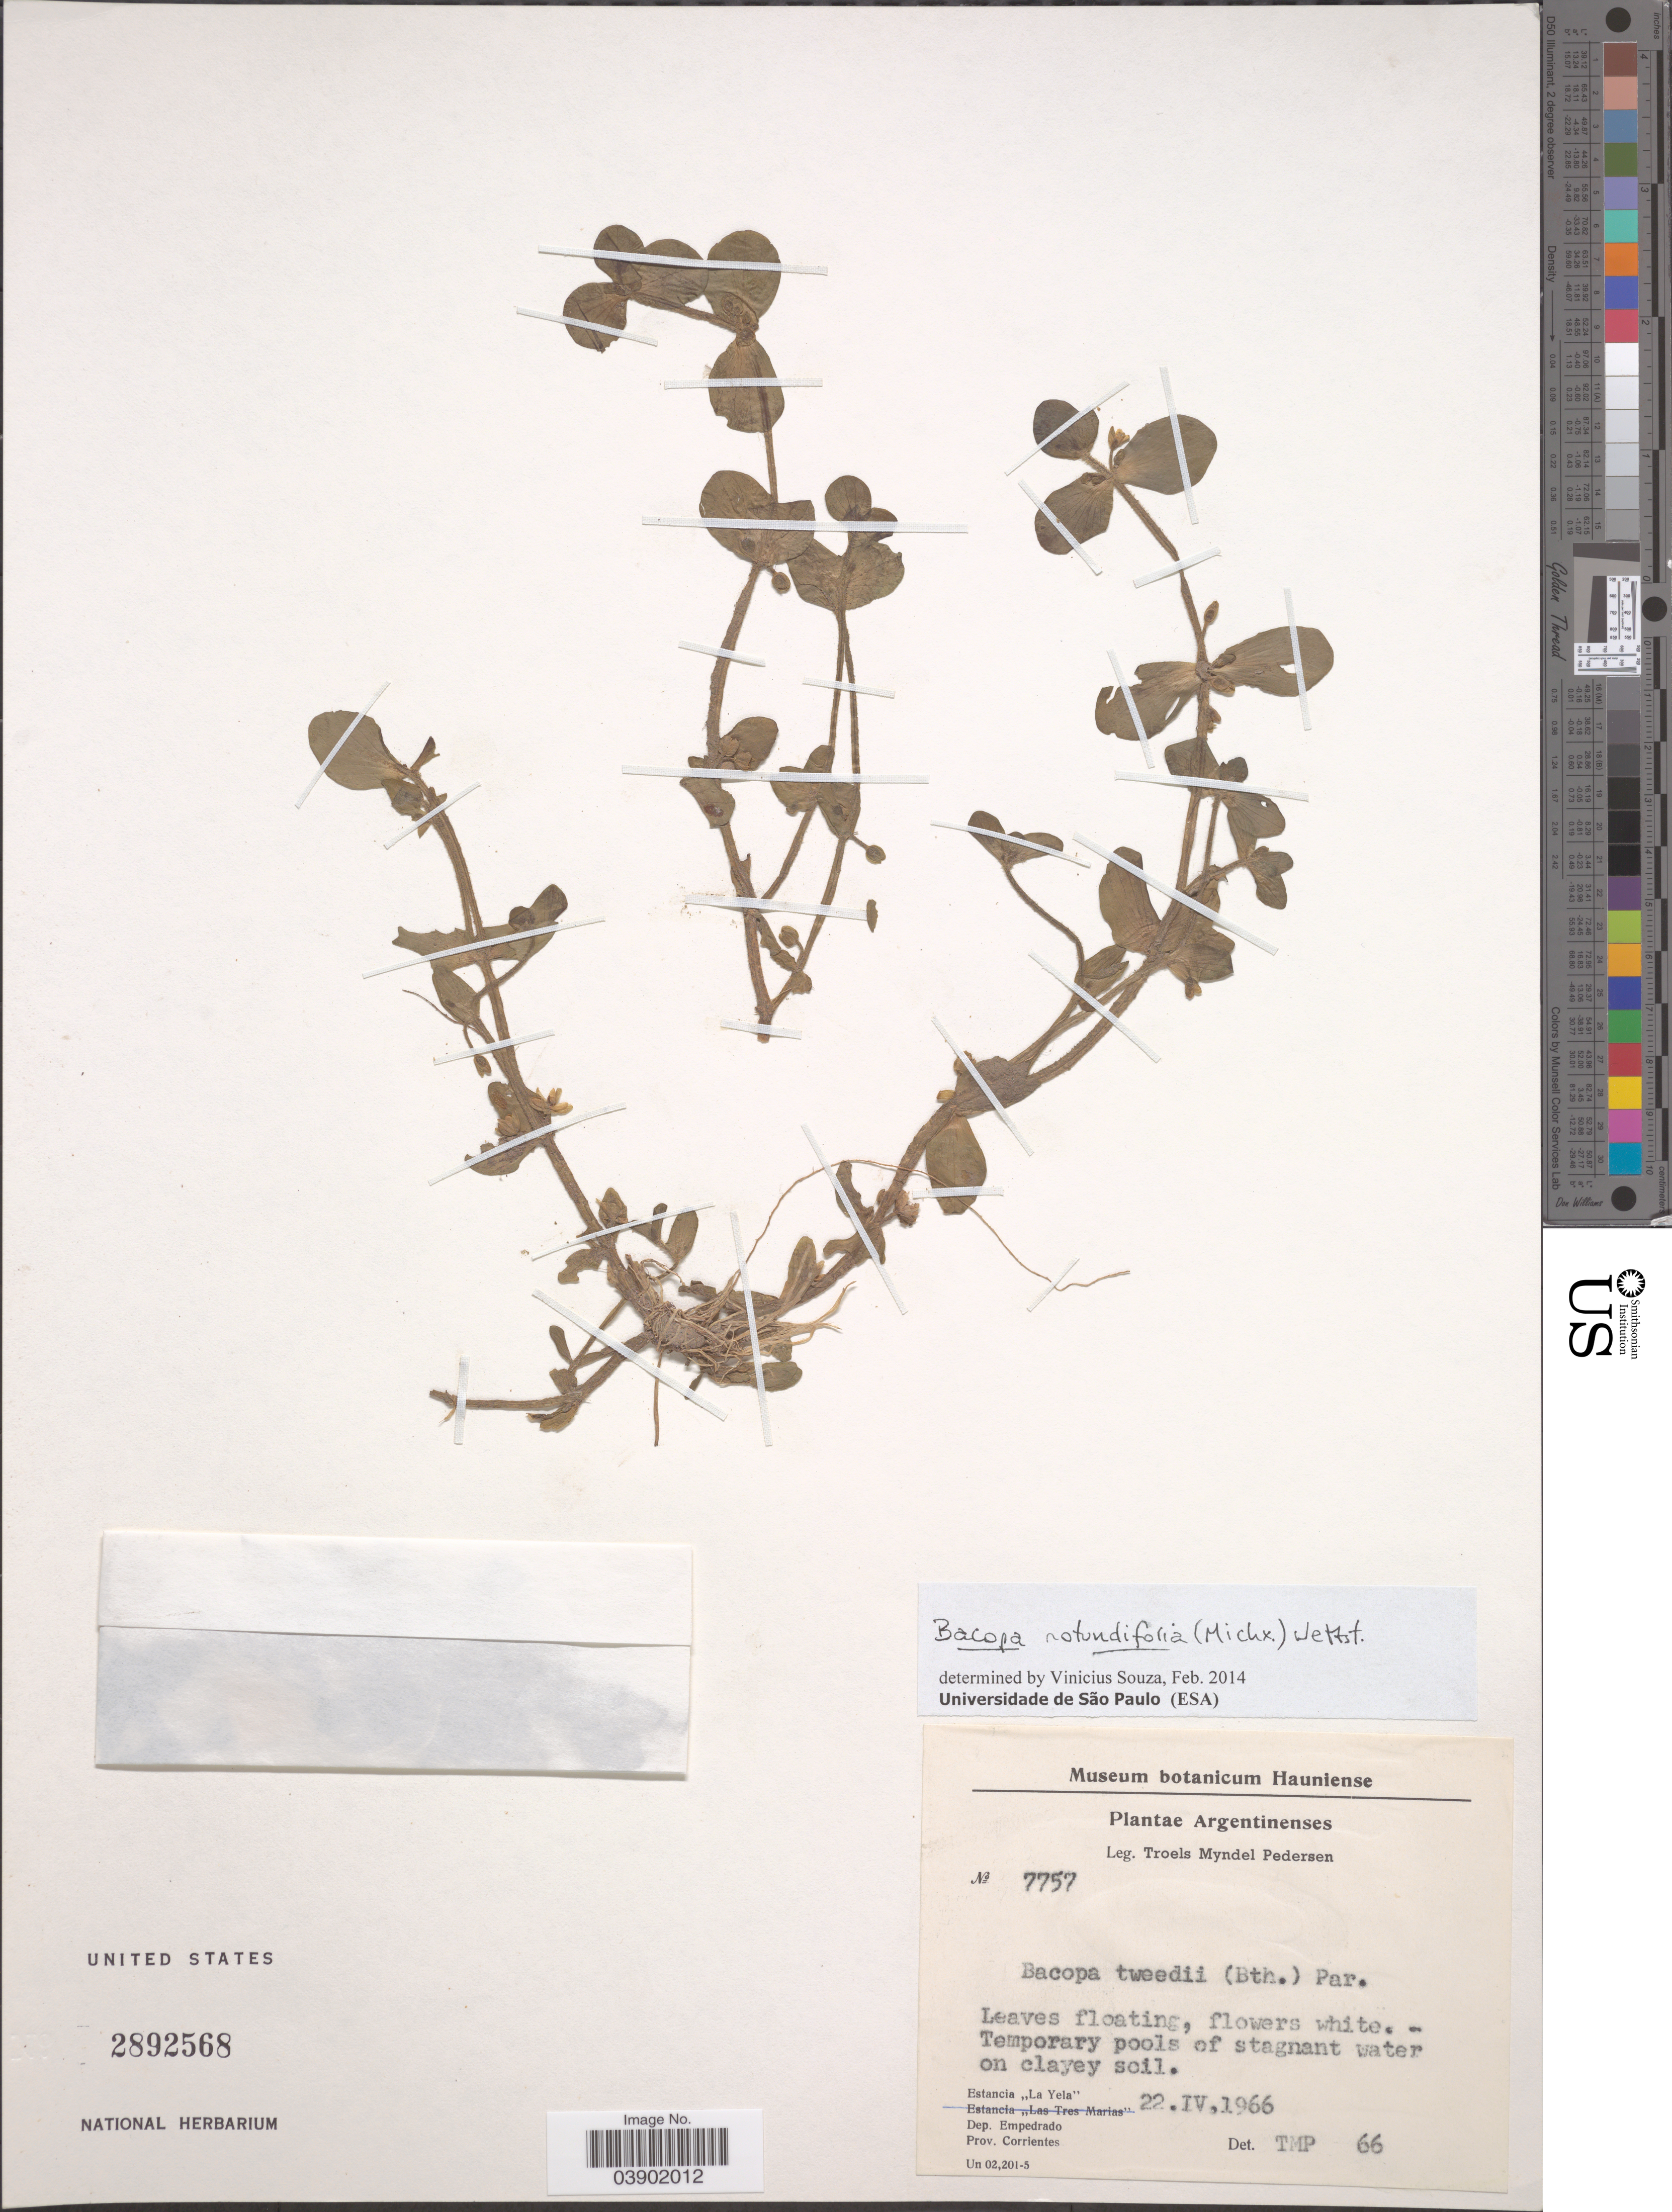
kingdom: Plantae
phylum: Tracheophyta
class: Magnoliopsida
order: Lamiales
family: Plantaginaceae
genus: Bacopa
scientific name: Bacopa rotundifolia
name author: (Michx.) Wettst.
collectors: T. Pederson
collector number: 7757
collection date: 1966-04-22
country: Argentina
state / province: Corrientes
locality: Estancia "La Yela". Dep. Empedrado.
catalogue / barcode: US 2892568